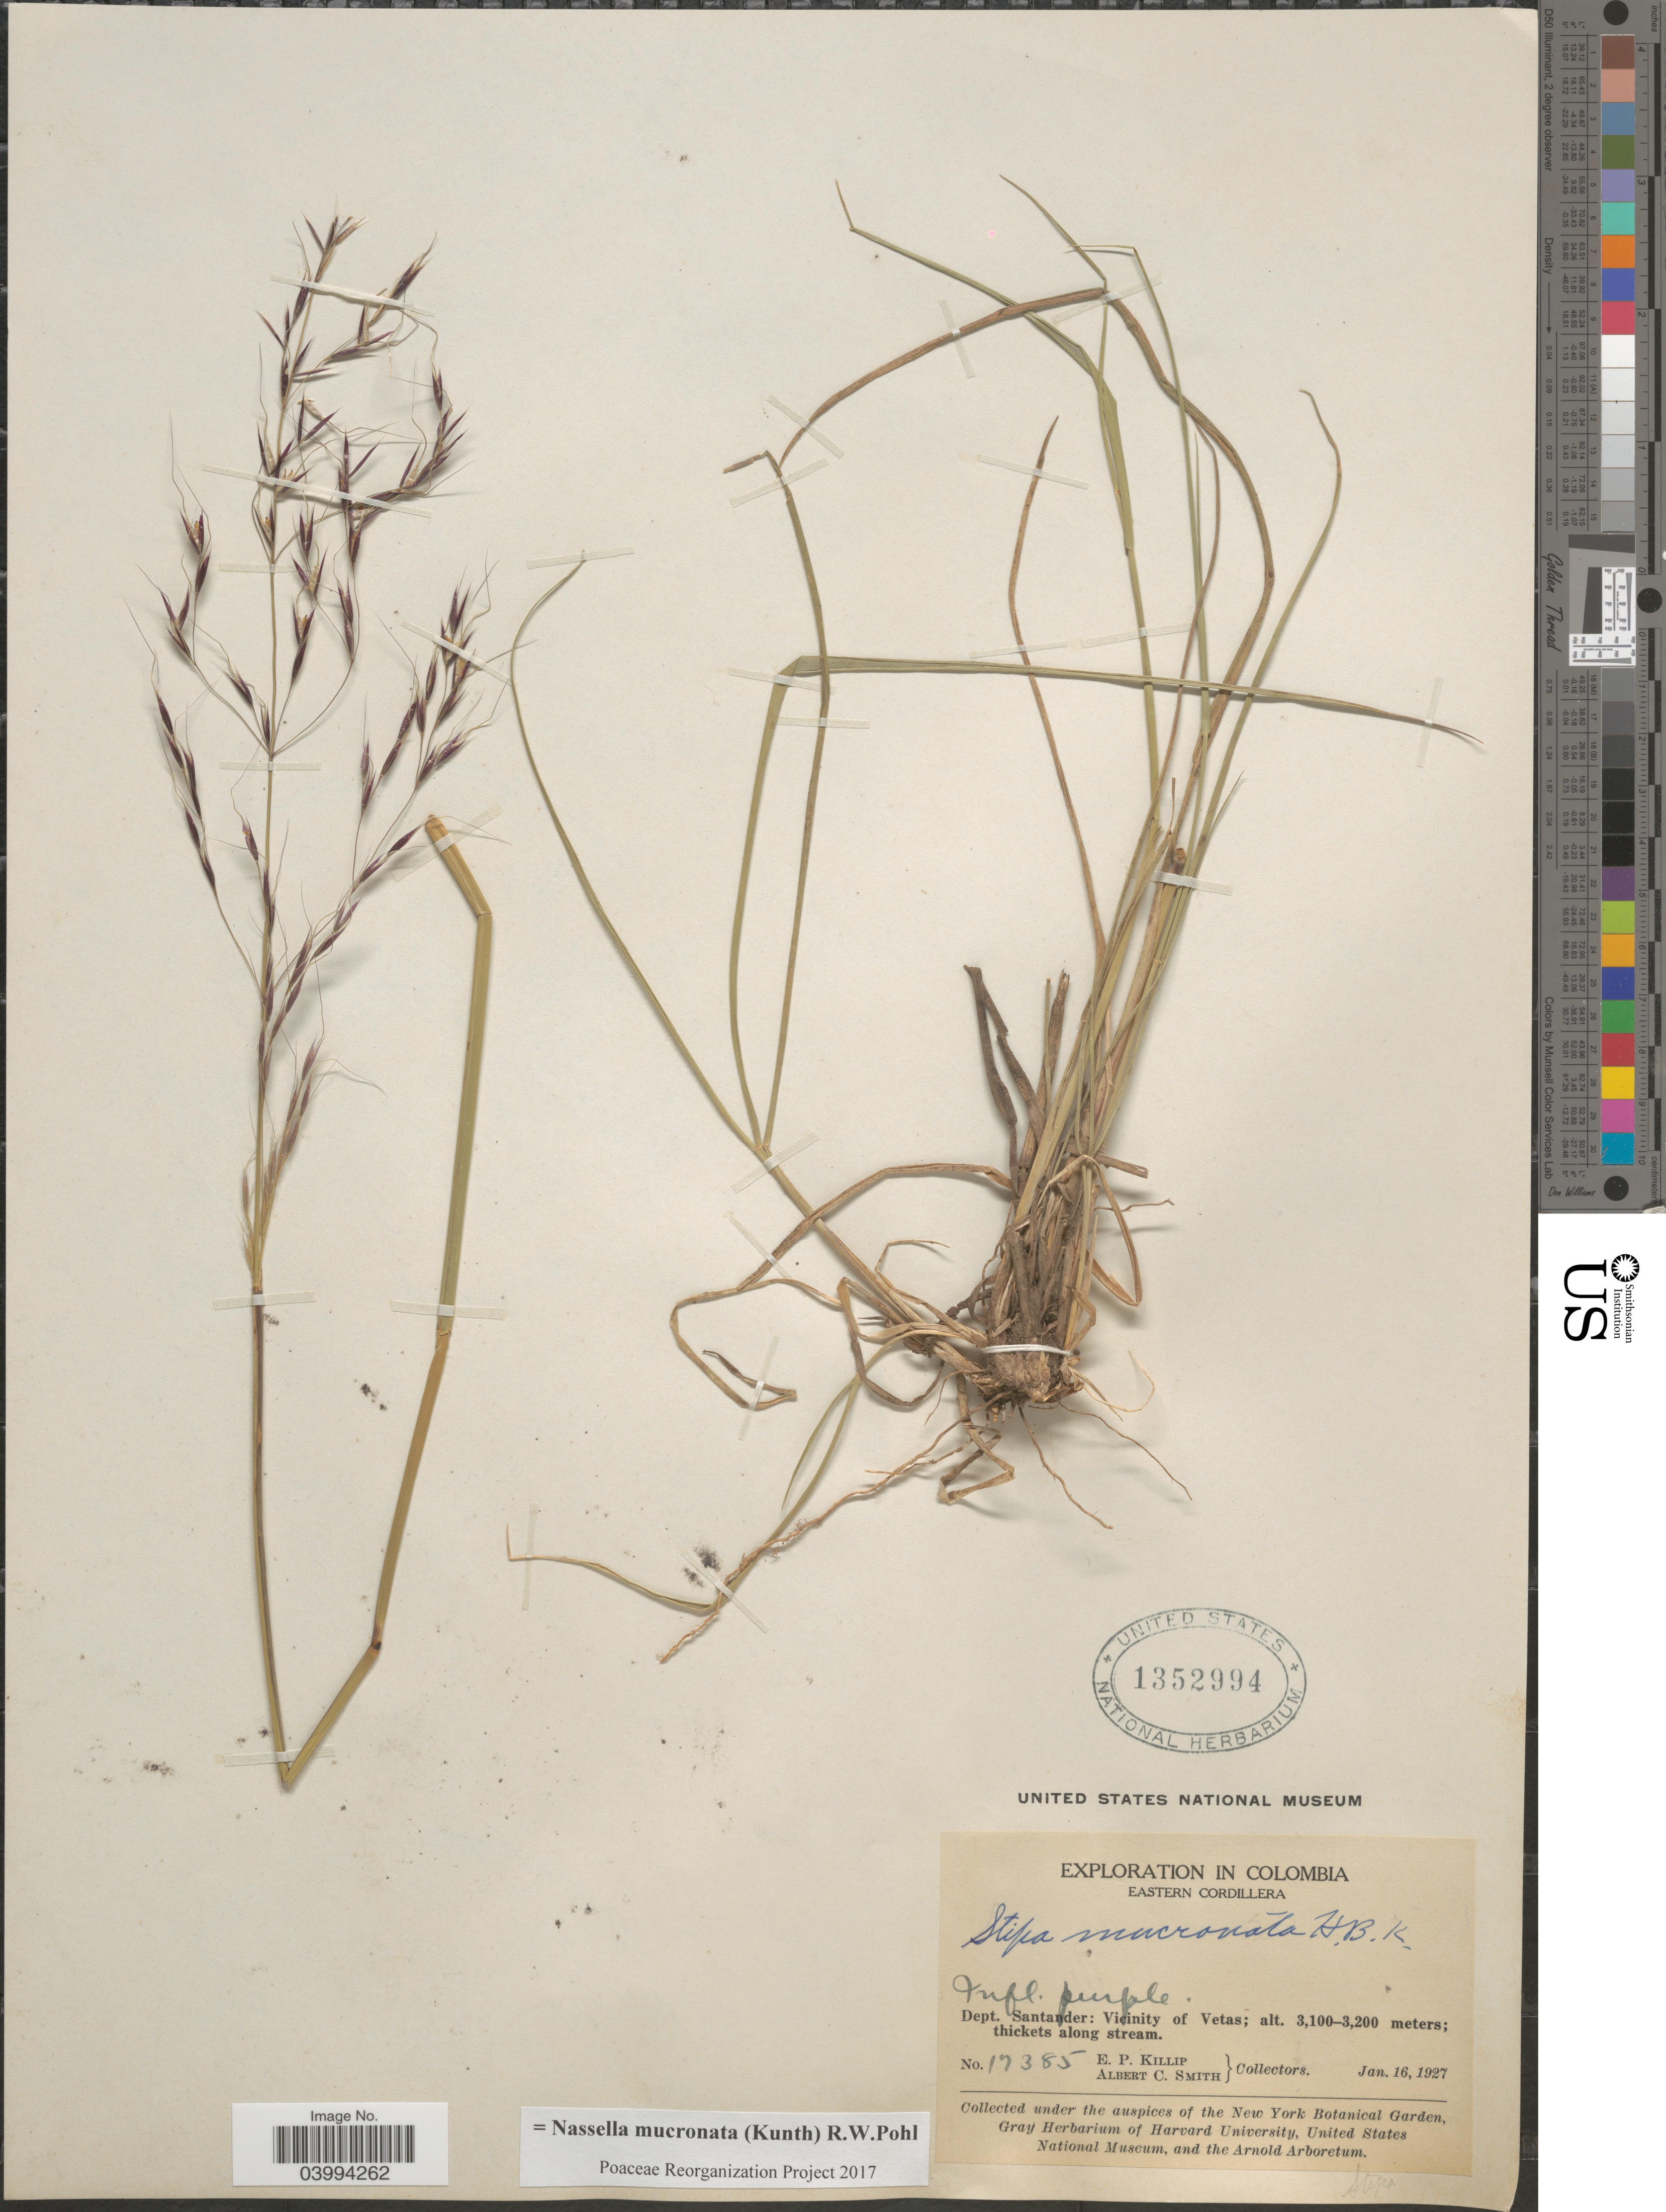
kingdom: Plantae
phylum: Tracheophyta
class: Liliopsida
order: Poales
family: Poaceae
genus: Nassella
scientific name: Nassella mucronata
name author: (Kunth) R.W. Pohl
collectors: E. P. Killip & A. C. Smith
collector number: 17385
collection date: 1927-01-16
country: Colombia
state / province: Santander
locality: Eastern Cordillera. Dept. Santander: Vicinity of Vetas.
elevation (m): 3100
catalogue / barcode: US 1352994